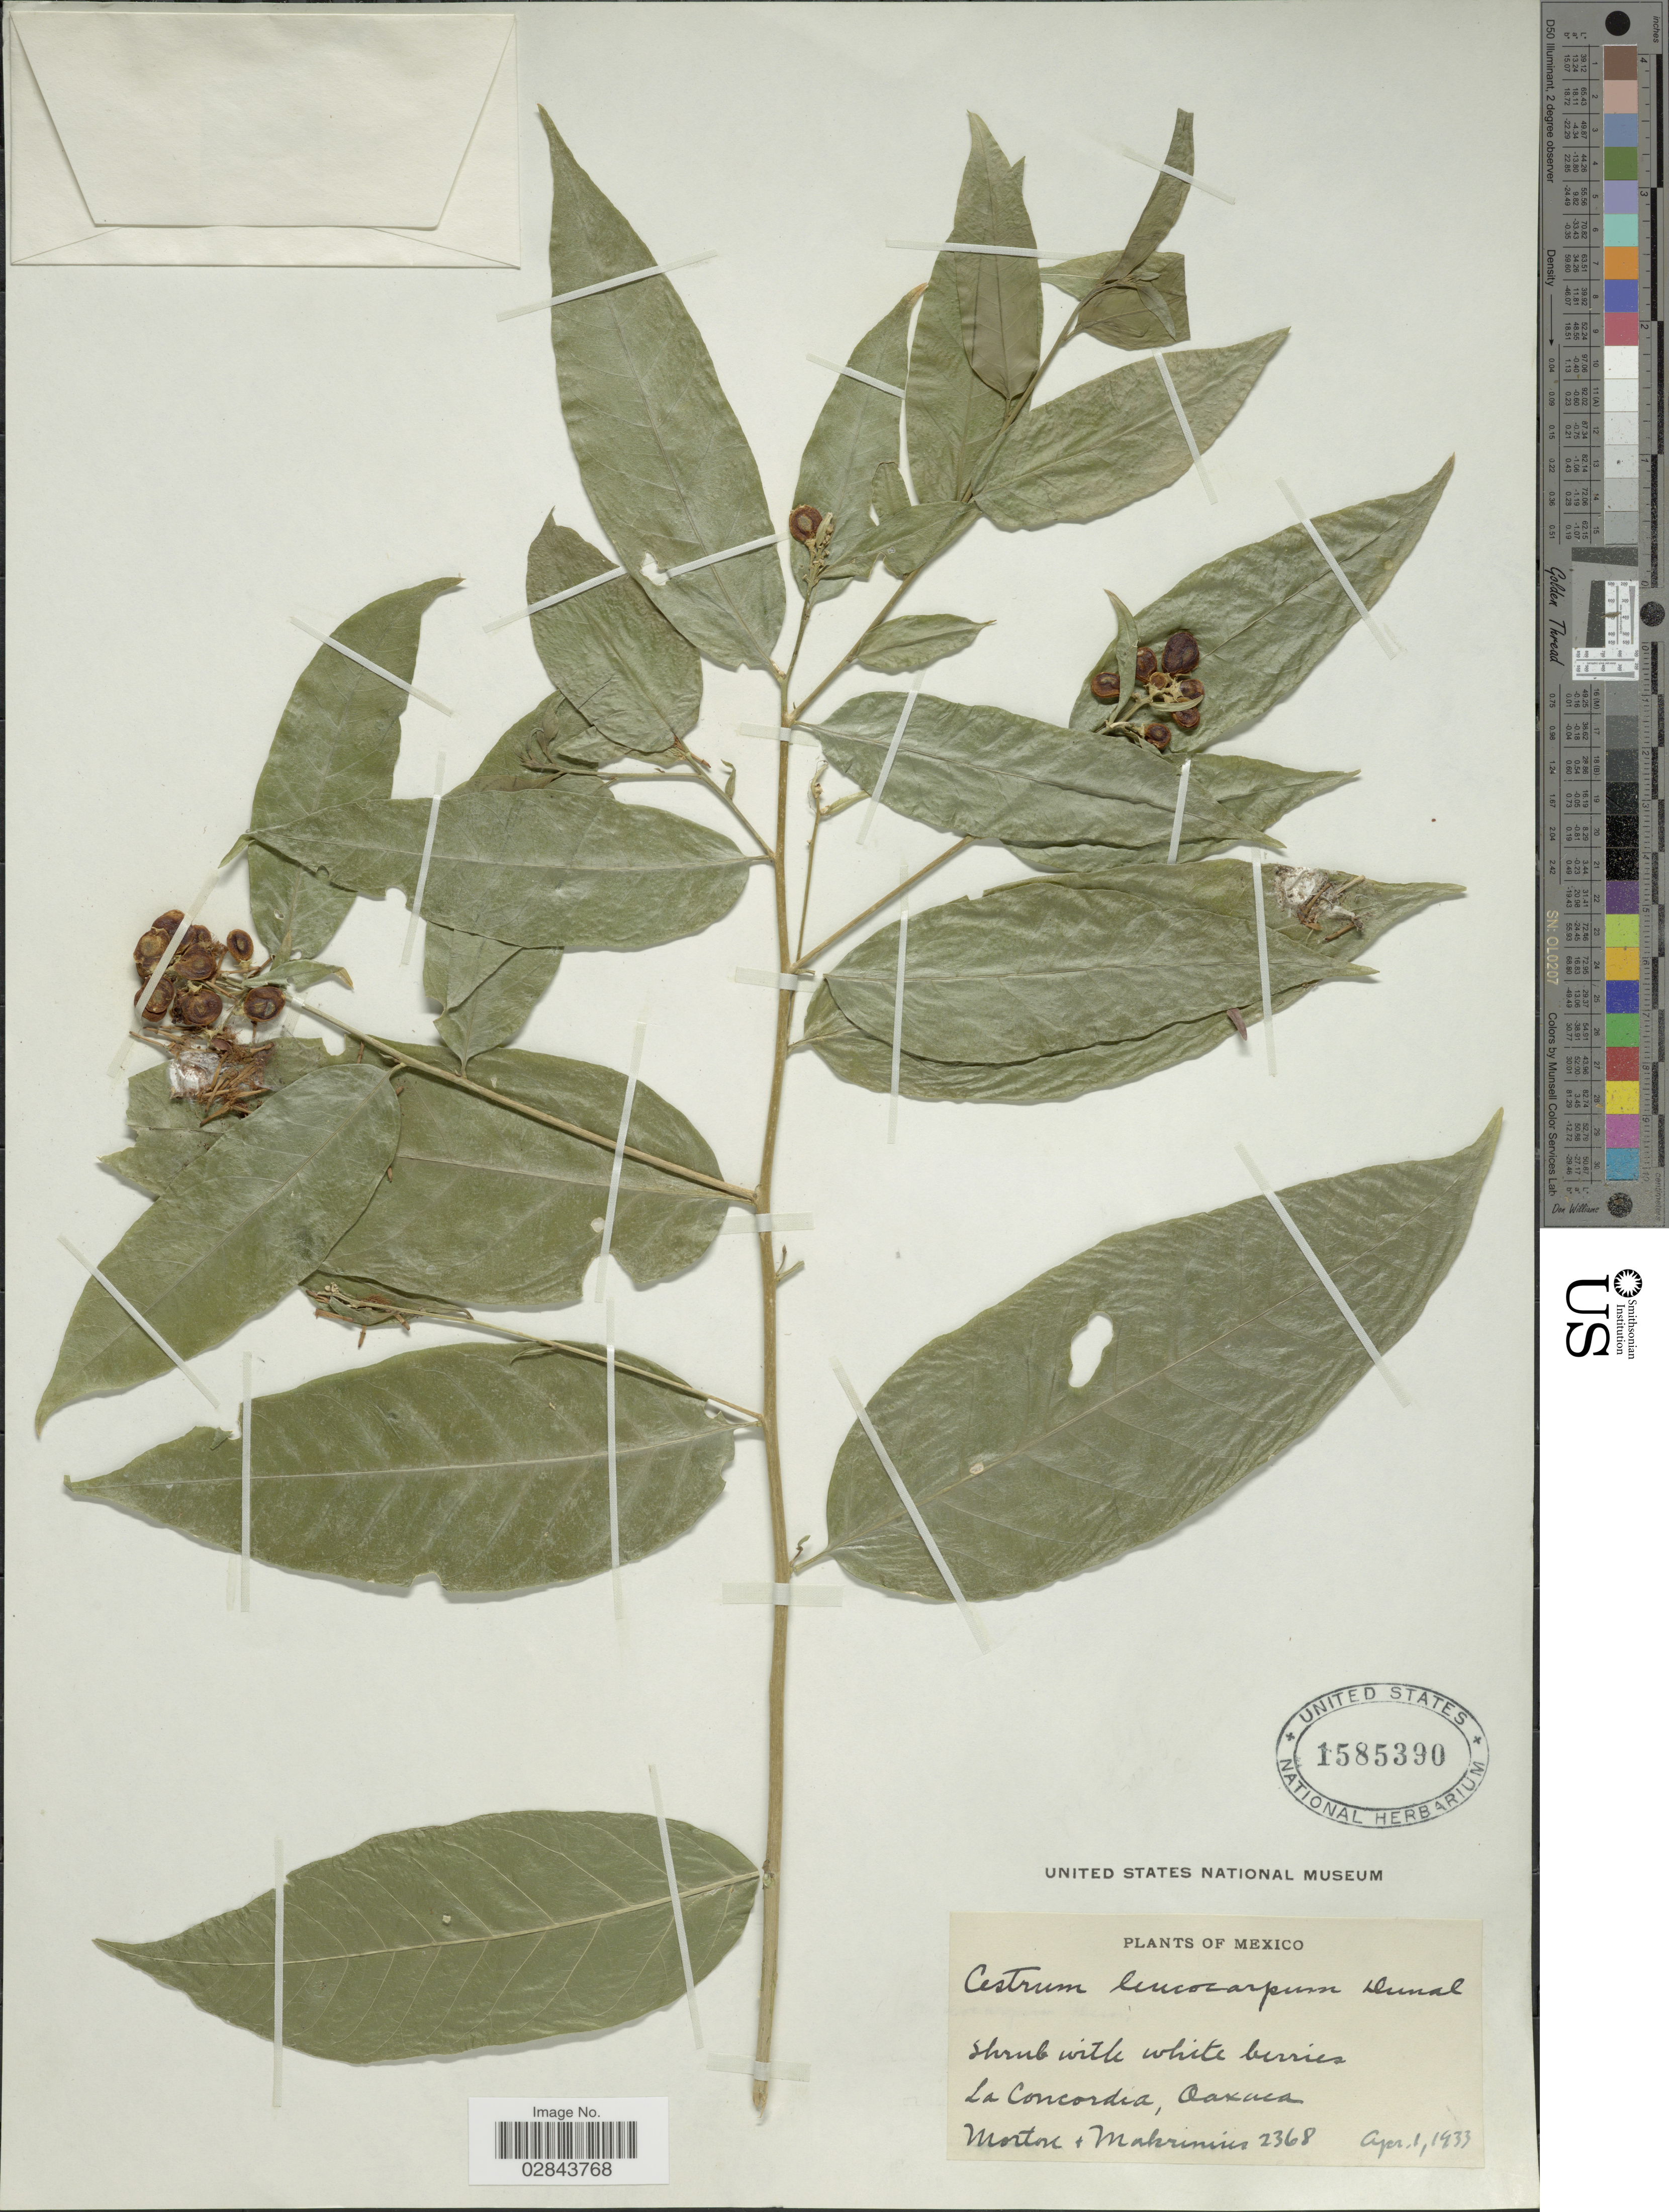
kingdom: Plantae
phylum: Tracheophyta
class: Magnoliopsida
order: Solanales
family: Solanaceae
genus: Cestrum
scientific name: Cestrum nocturnum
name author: L.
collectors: Morton, -- & -. Makrinius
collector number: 2368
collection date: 1933-04-01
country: Mexico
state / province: Oaxaca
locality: La Concordia.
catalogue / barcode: US 1585390